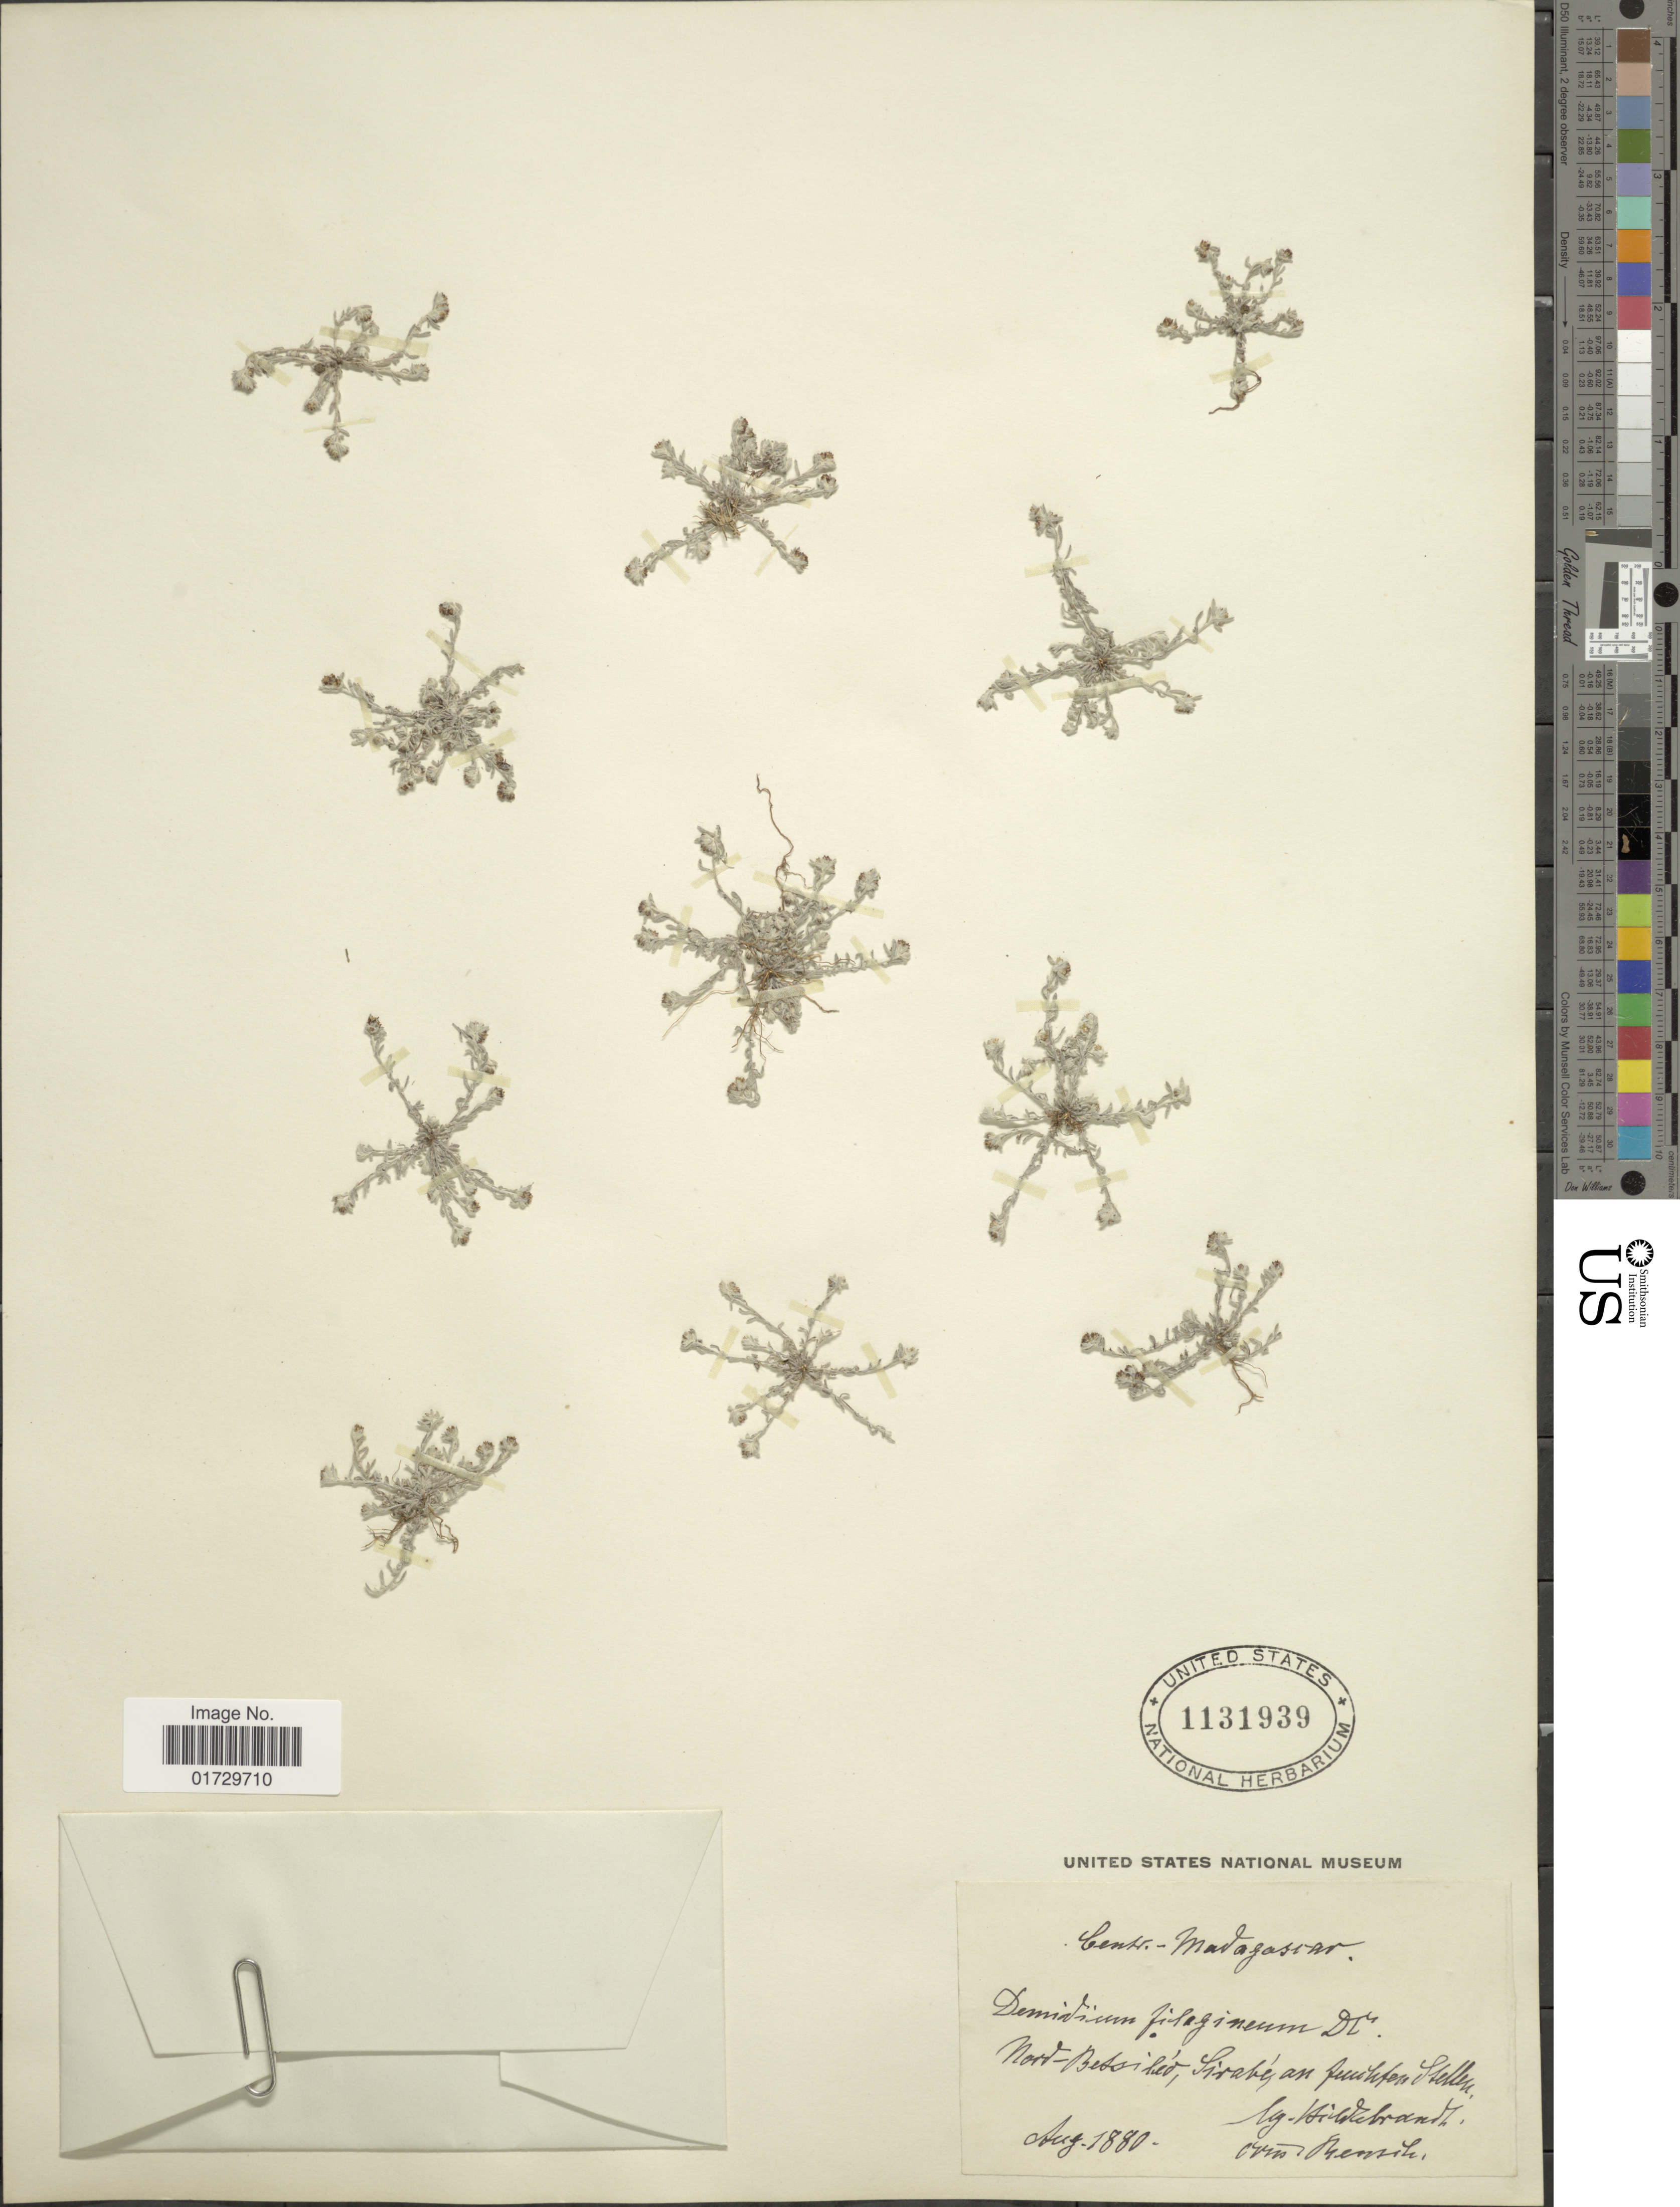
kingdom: Plantae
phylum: Tracheophyta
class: Magnoliopsida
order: Asterales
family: Asteraceae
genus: Amphidoxa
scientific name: Amphidoxa filaginea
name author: Ficalho & Hiern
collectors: J. Hildebrandt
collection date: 1880-08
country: Madagascar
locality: Centr. - Madagascar, Nord-Betsileo: Sirabe an feuchten Stellen.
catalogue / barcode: US 1131939